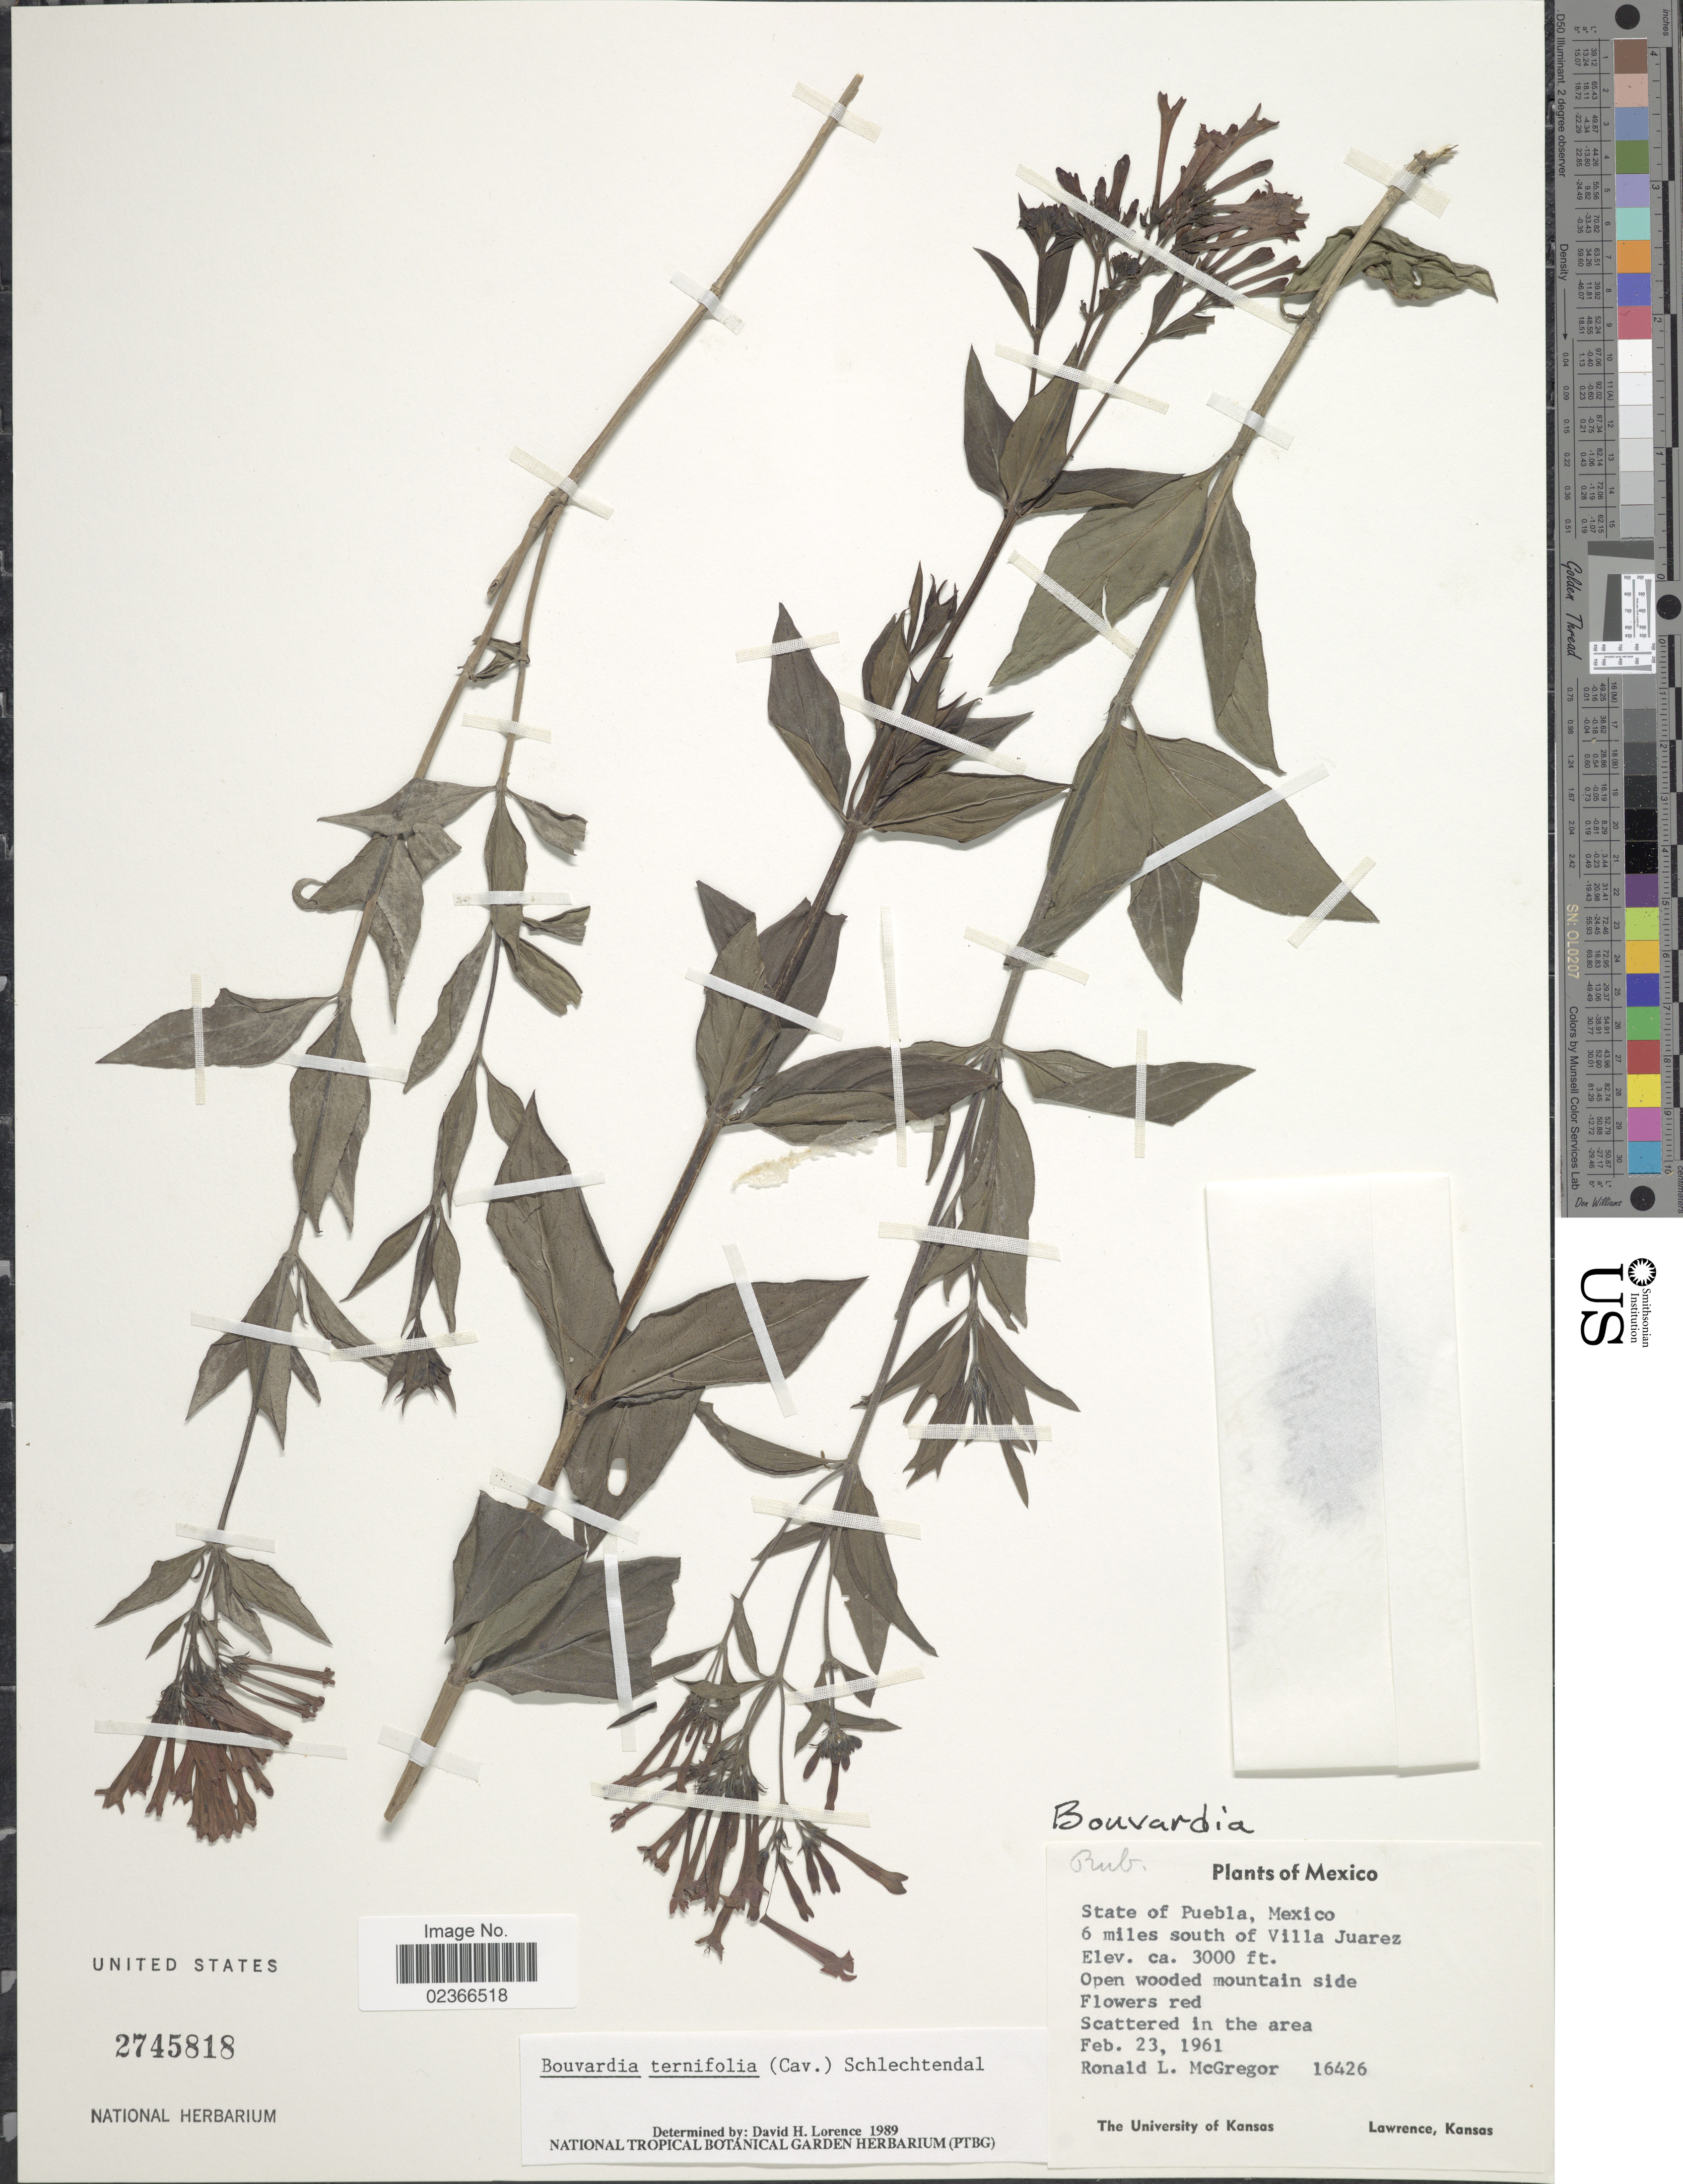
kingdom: Plantae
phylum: Tracheophyta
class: Magnoliopsida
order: Gentianales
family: Rubiaceae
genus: Bouvardia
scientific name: Bouvardia ternifolia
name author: (Cav.) Schltdl.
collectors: R. McGregor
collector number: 16426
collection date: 1961-02-23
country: Mexico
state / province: Puebla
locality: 6 miles south of Villa Juarez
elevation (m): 914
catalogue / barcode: US 2745818